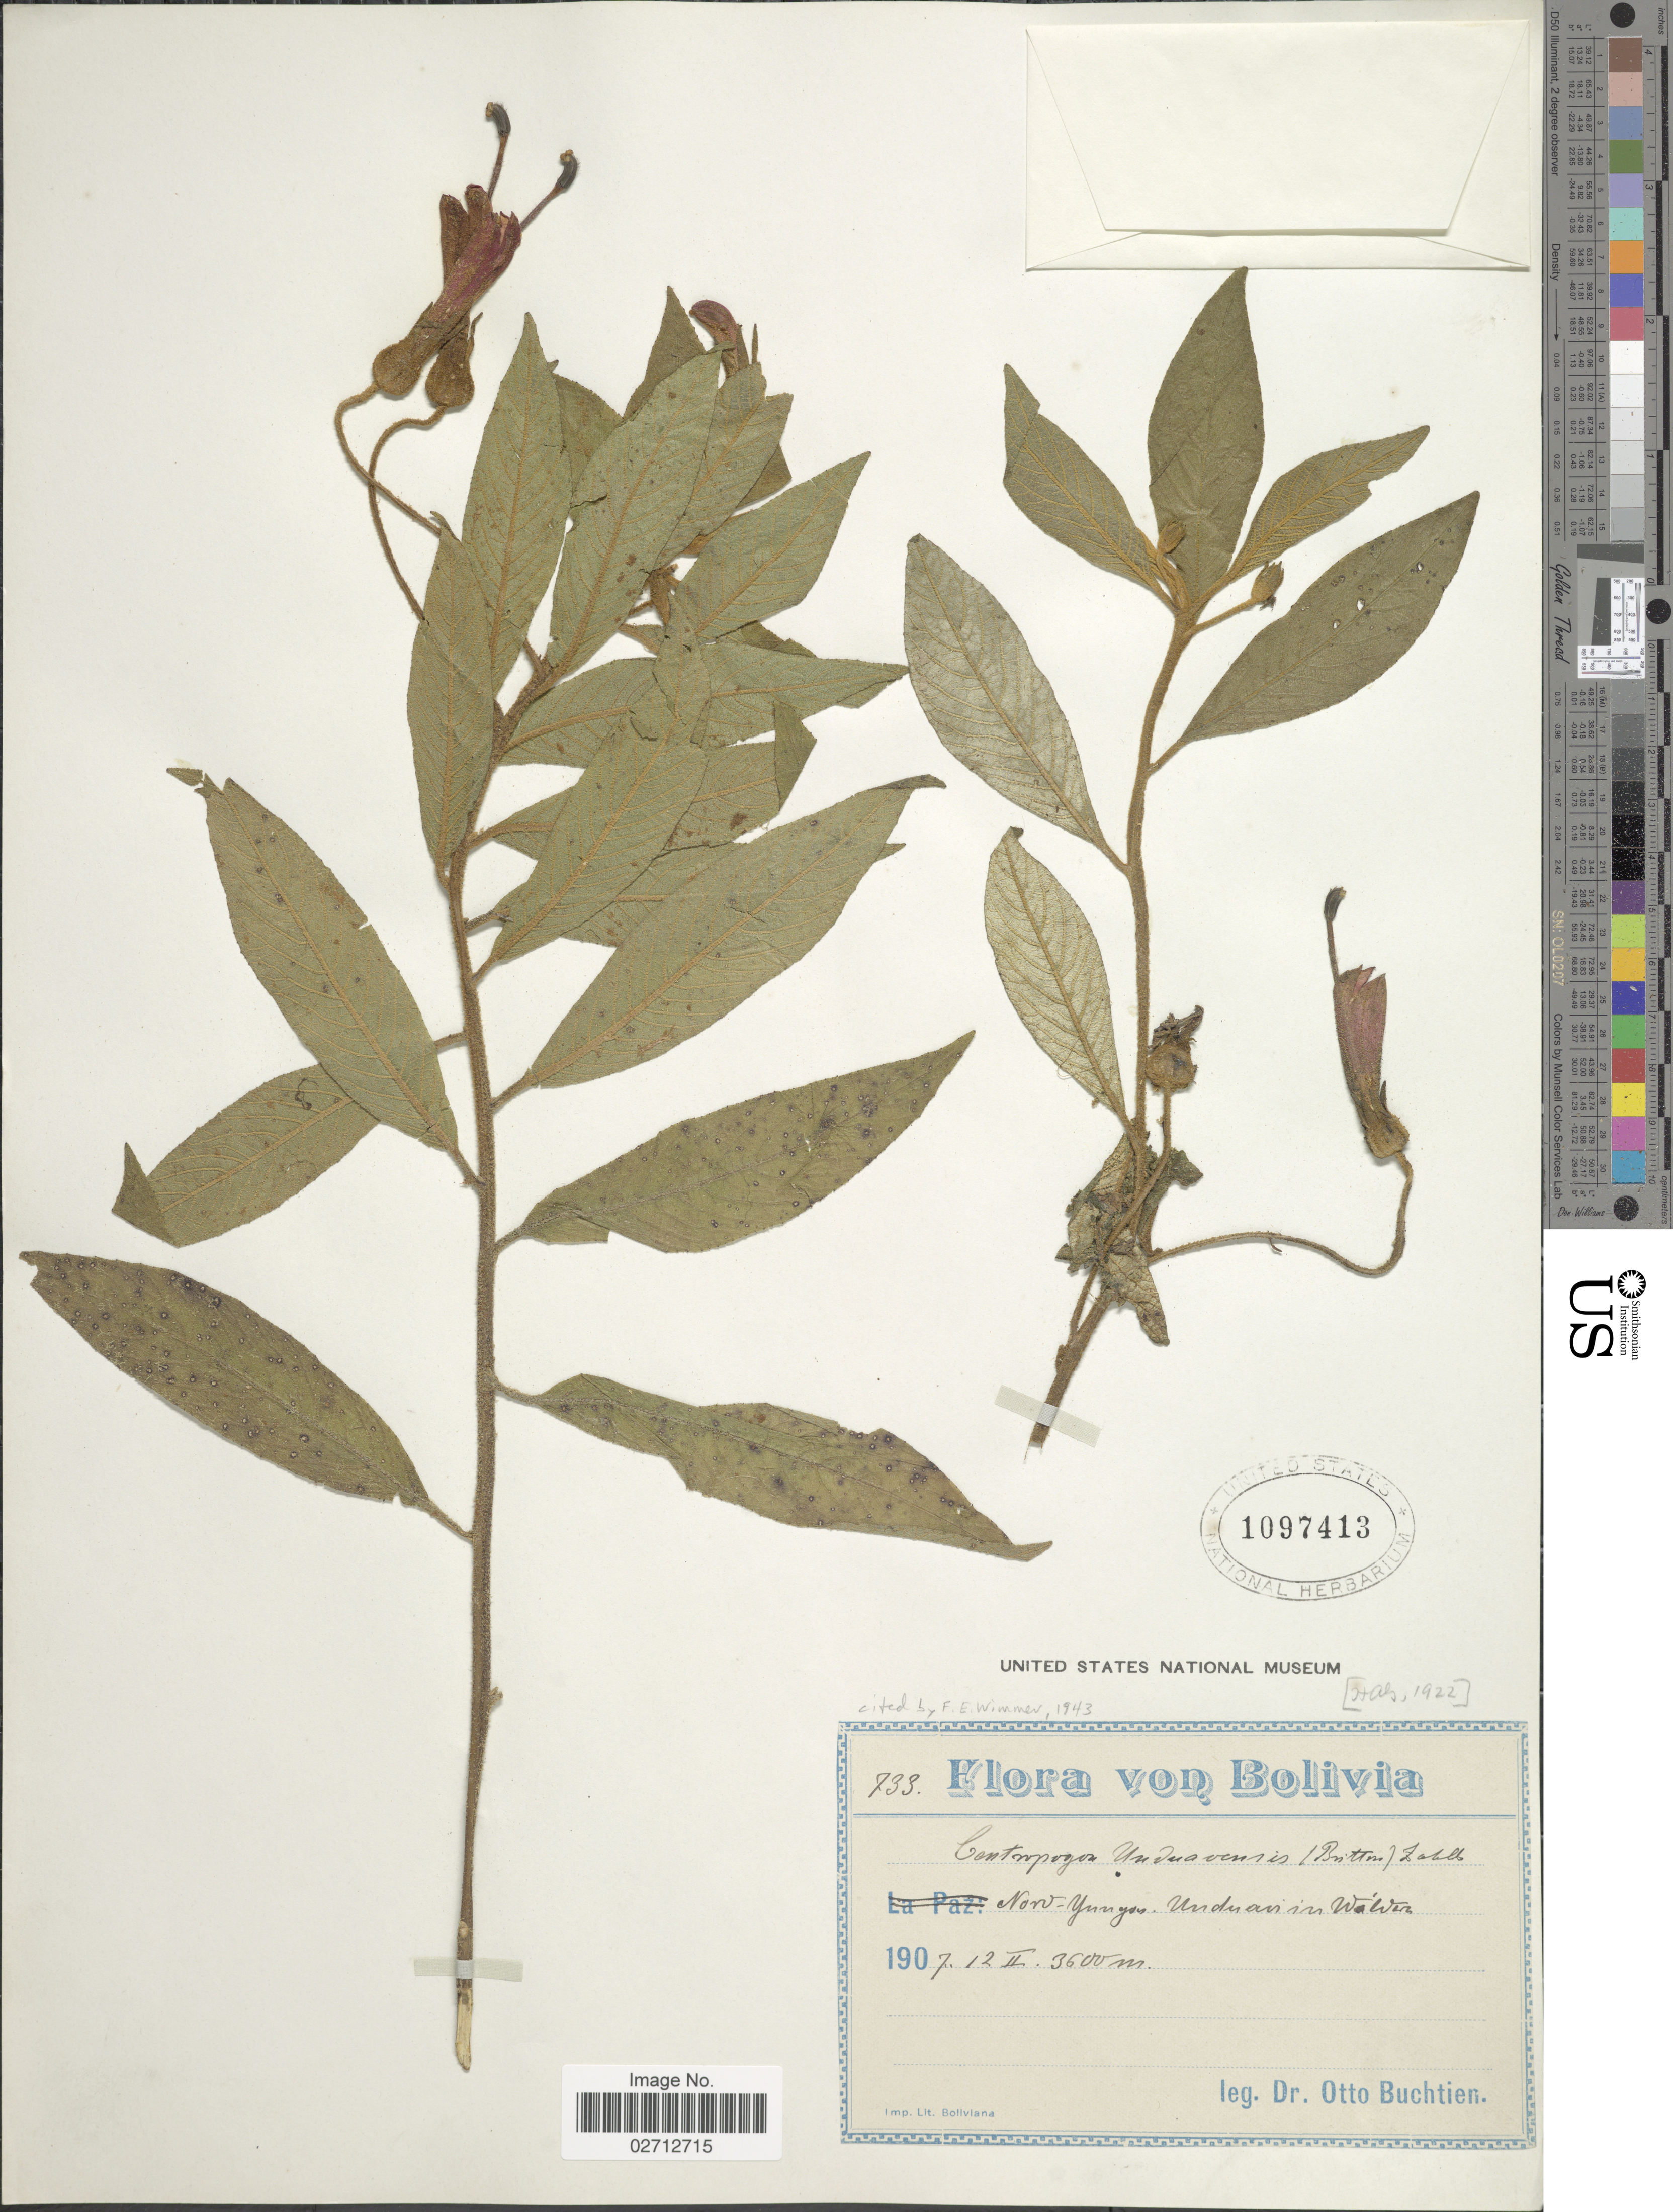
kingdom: Plantae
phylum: Tracheophyta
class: Magnoliopsida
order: Asterales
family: Campanulaceae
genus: Centropogon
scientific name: Centropogon unduavensis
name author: (Britton) Zahlbr.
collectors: O. Buchtien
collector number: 733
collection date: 1907-02-12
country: Bolivia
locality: Nord-Yungas. Unduavi in Waldern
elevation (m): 3600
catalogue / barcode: US 1097413